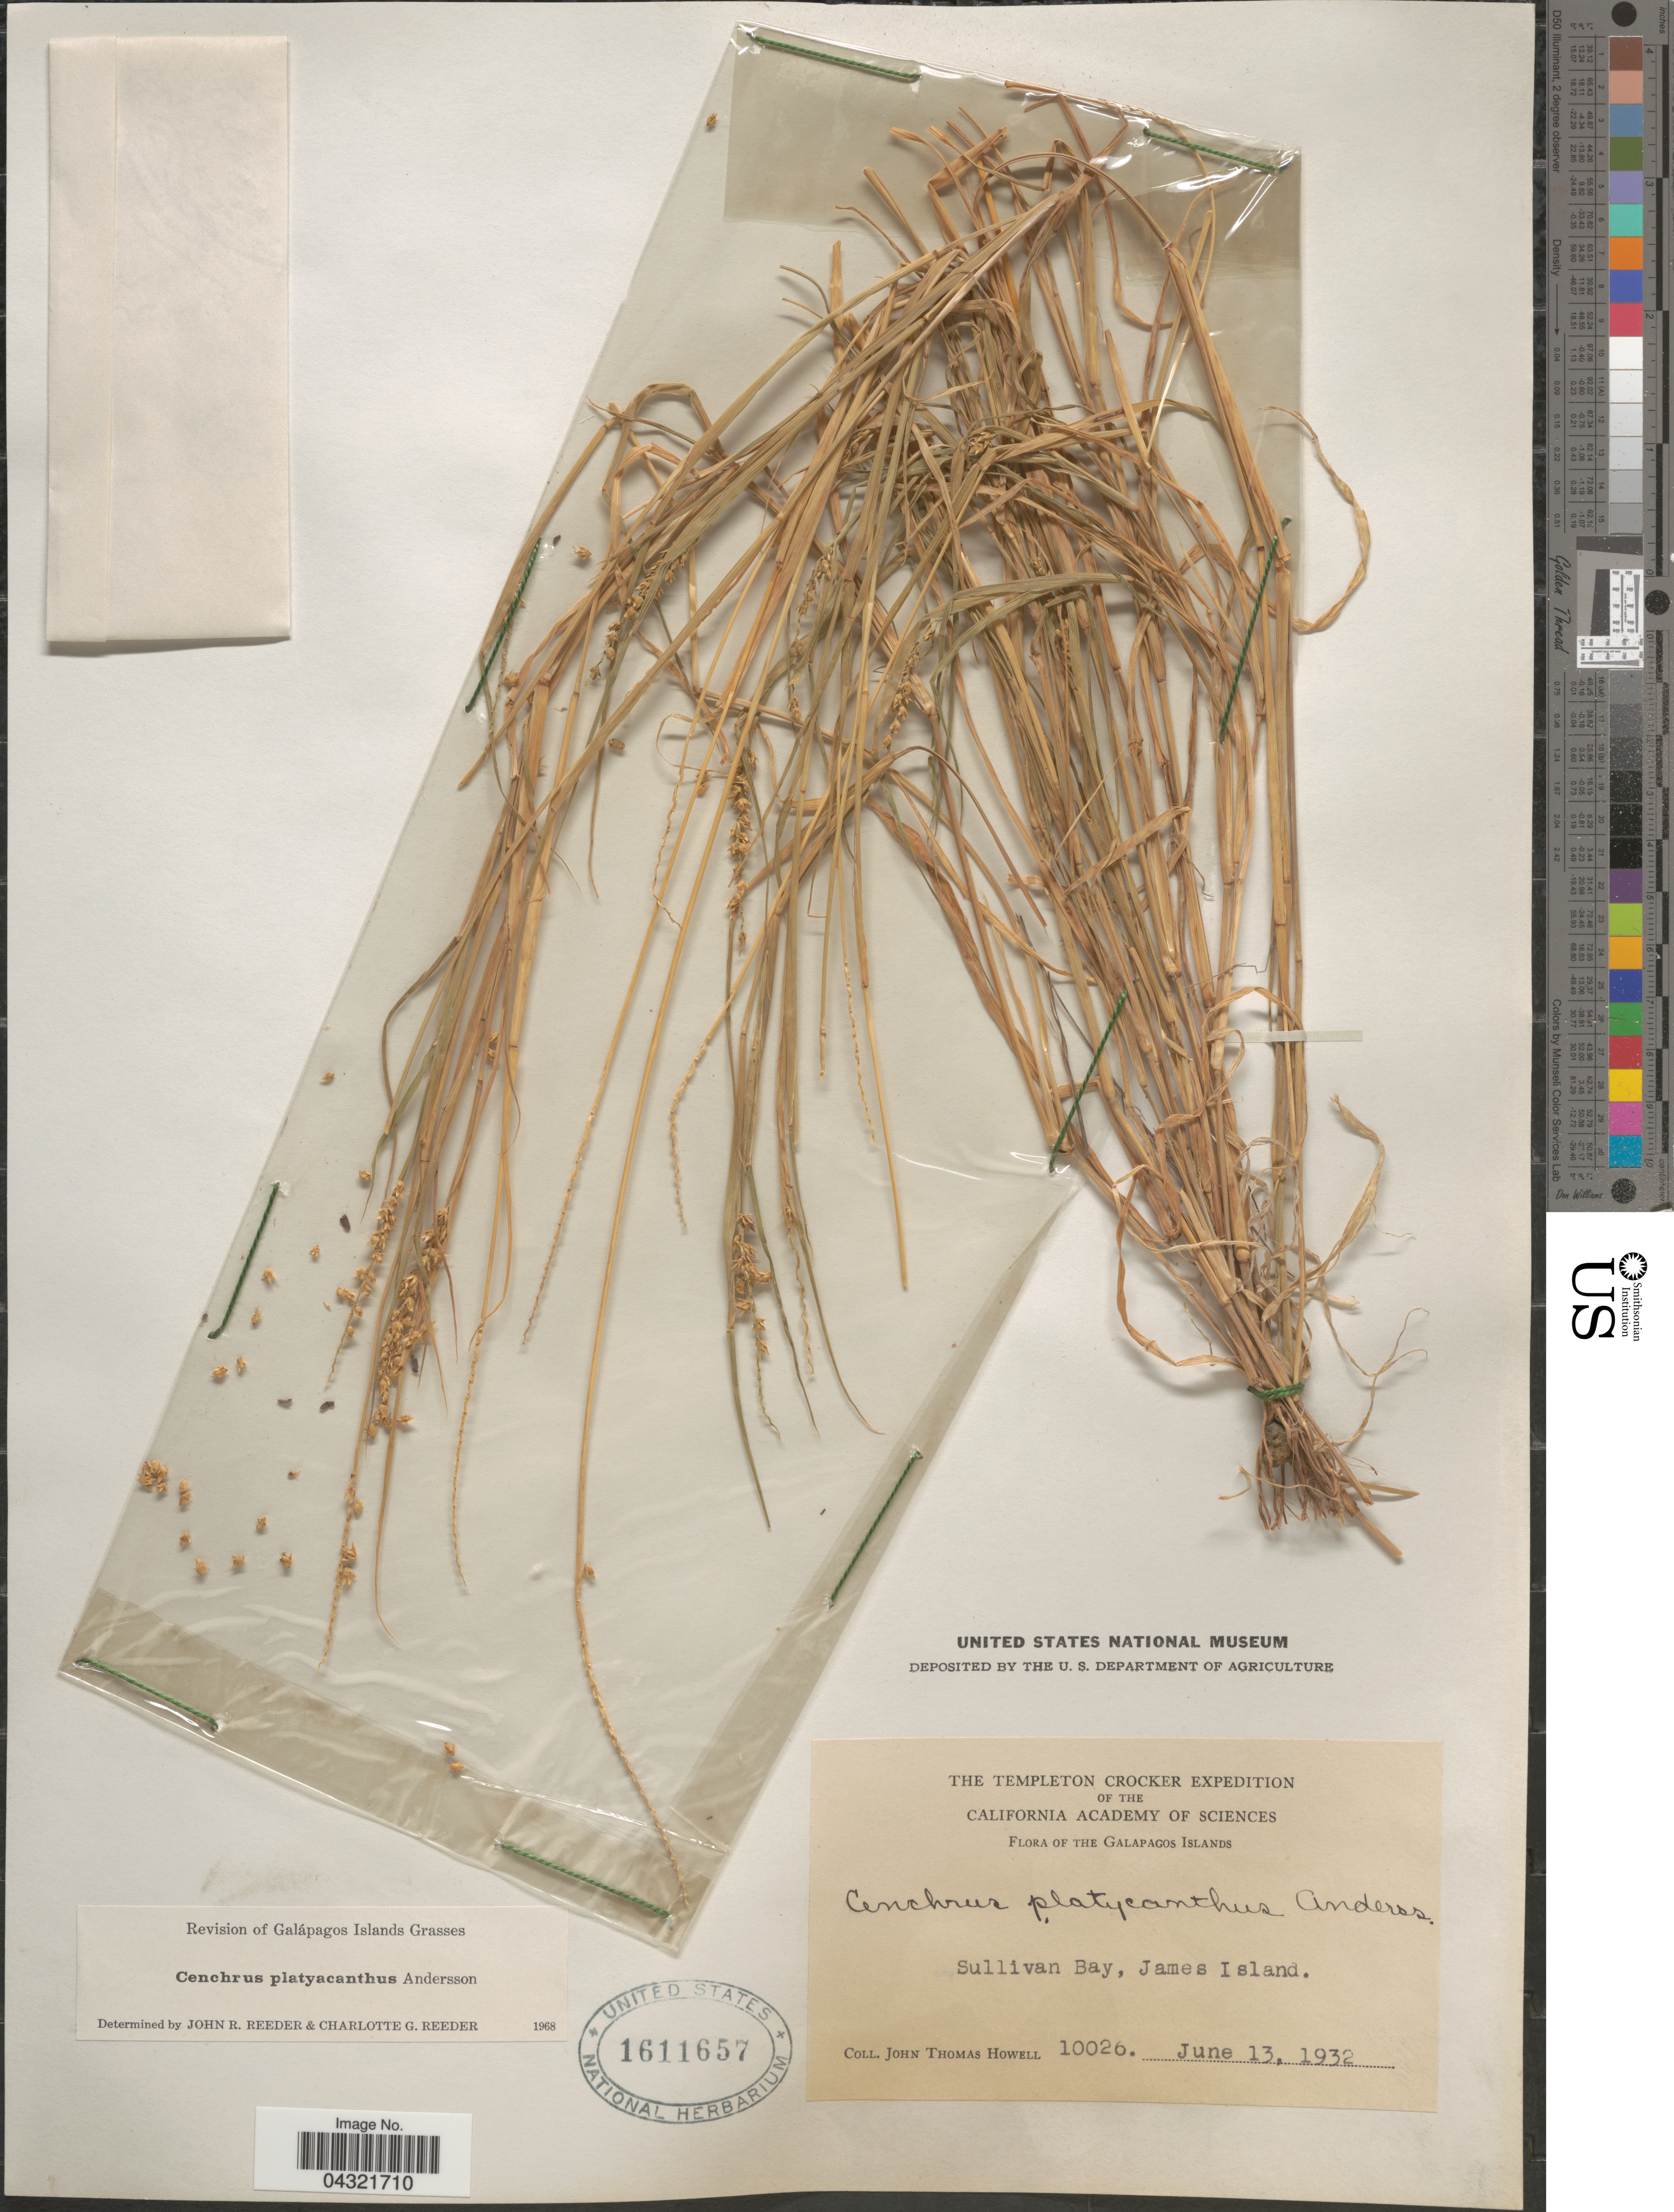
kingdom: Plantae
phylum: Tracheophyta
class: Liliopsida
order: Poales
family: Poaceae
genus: Cenchrus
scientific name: Cenchrus platyacanthus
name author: Andersson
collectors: J. T. Howell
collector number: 10026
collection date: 1932-06-13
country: Ecuador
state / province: Colón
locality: The Templeton Crocker Expedition. The Galapagos Islands. Sullivan Bay, James Island.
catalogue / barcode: US 1611657